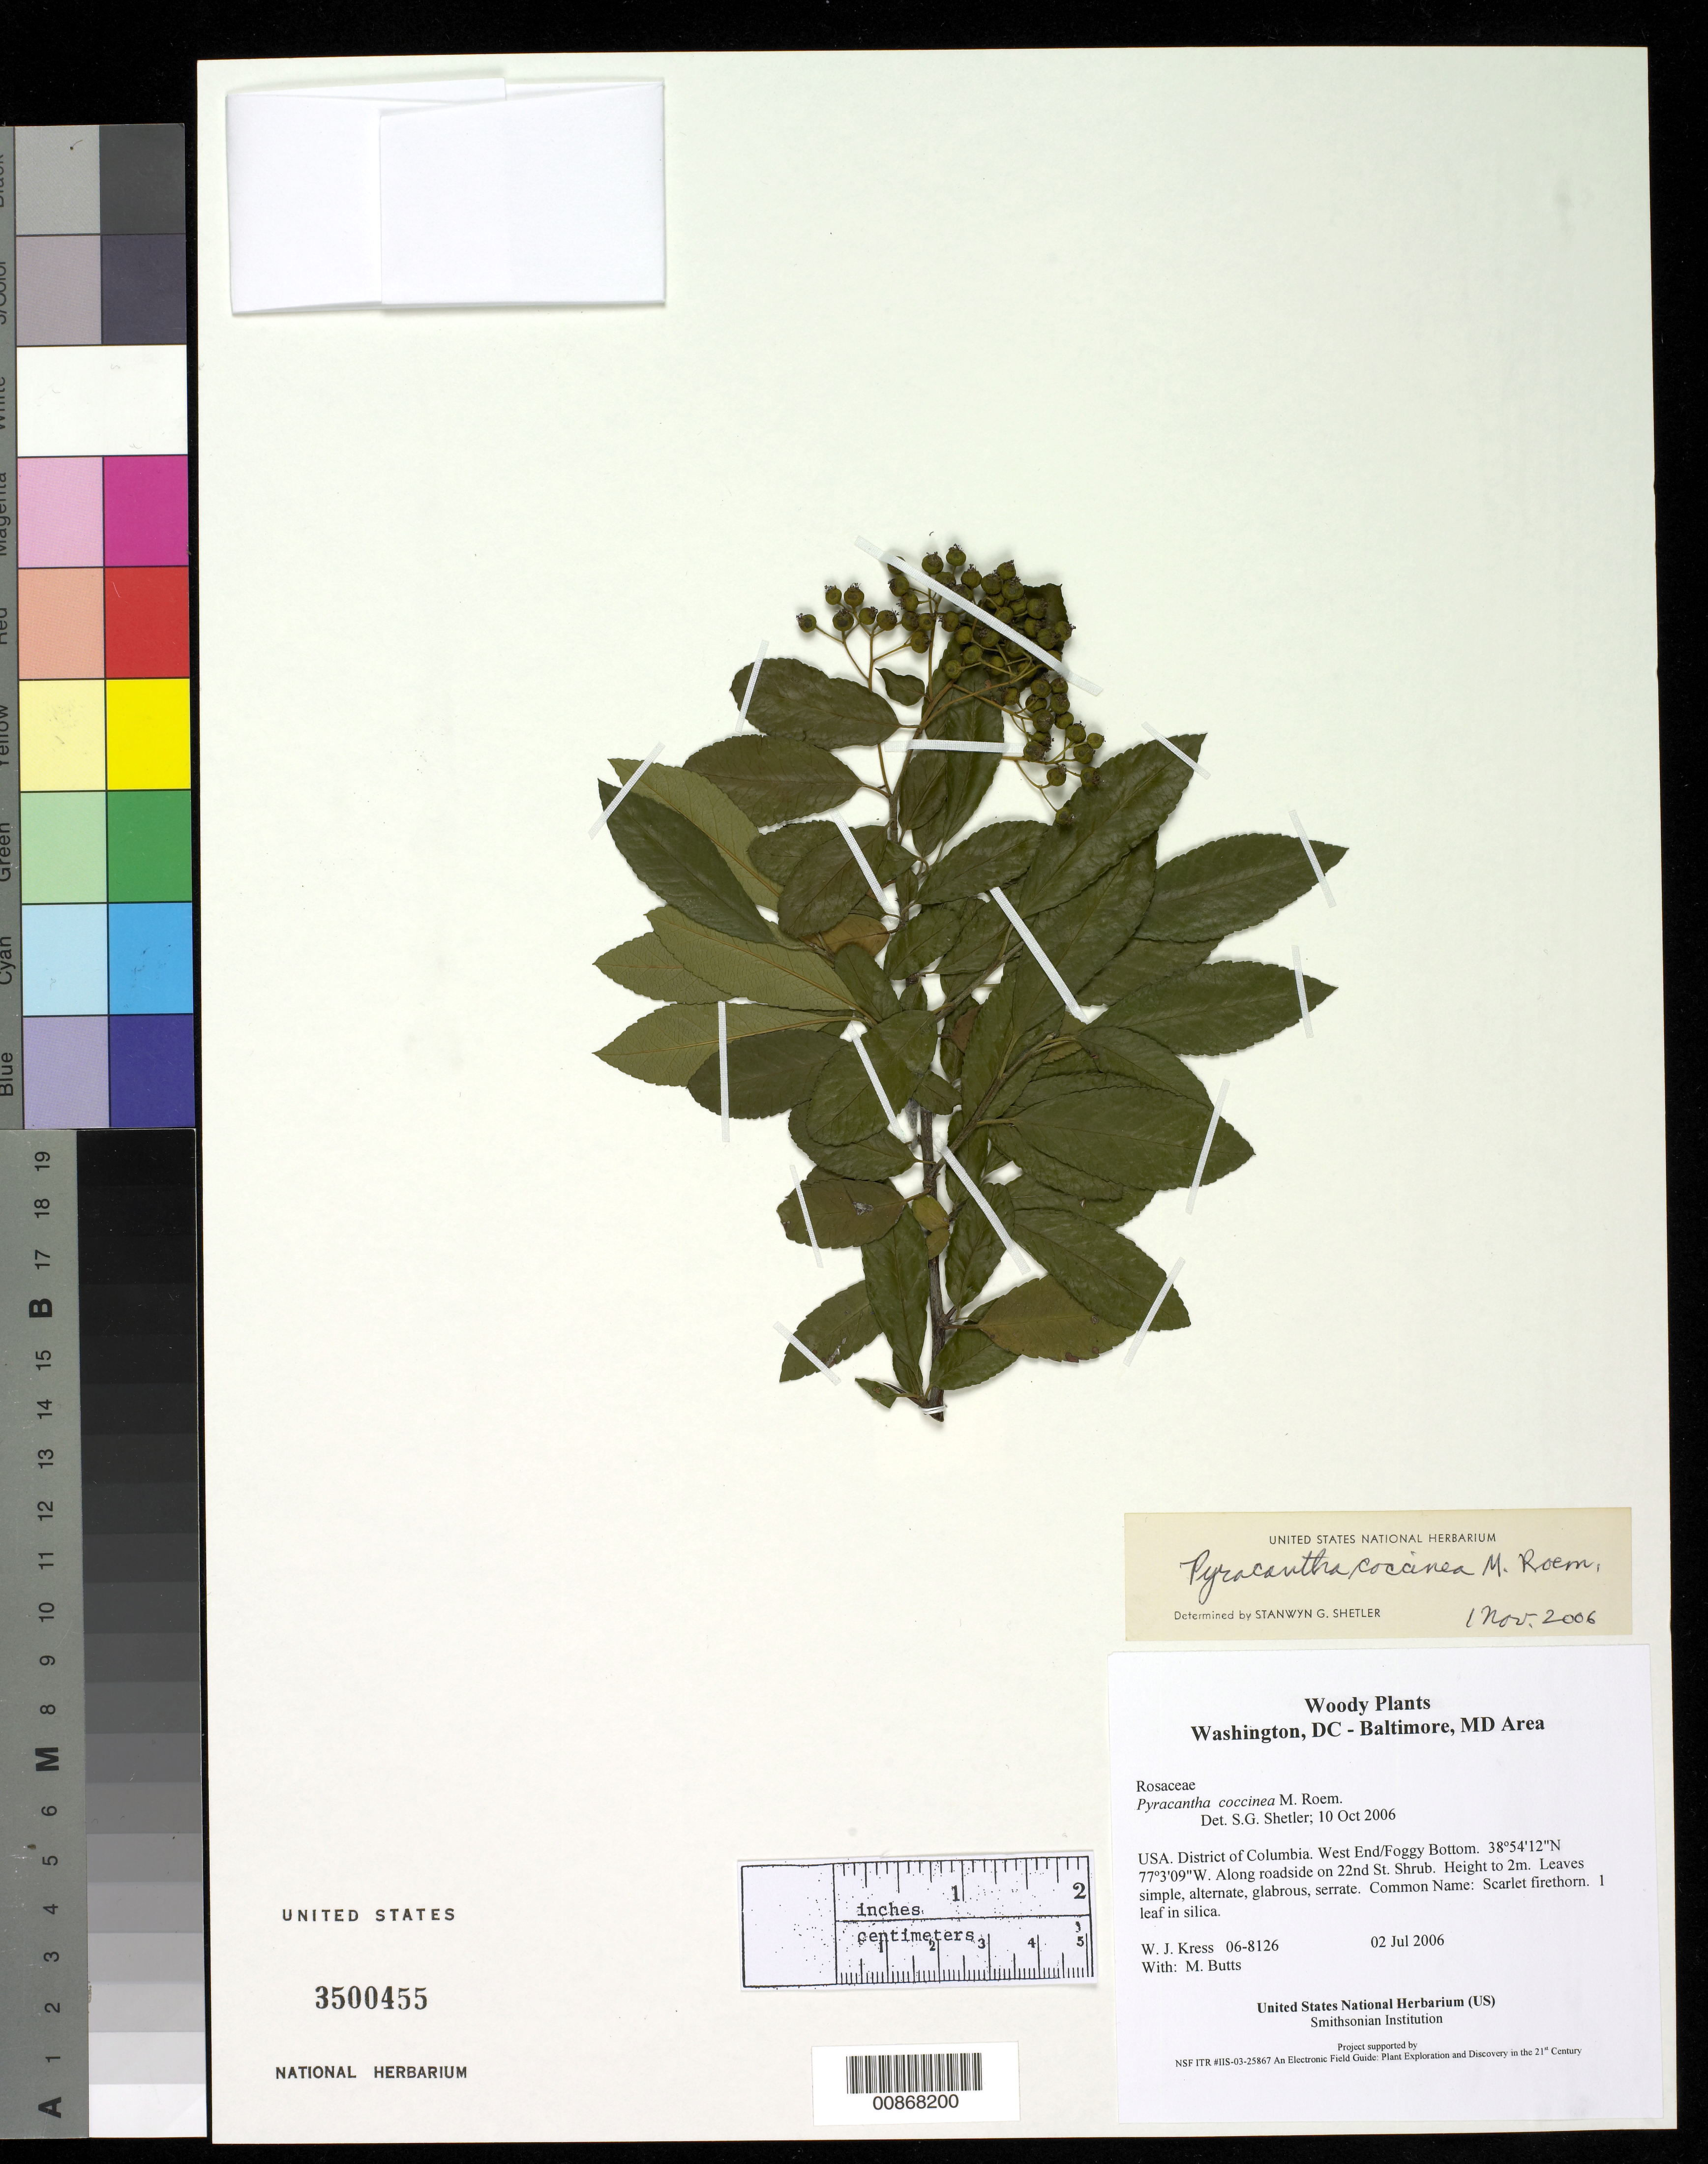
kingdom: Plantae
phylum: Tracheophyta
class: Magnoliopsida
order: Rosales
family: Rosaceae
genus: Pyracantha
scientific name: Pyracantha coccinea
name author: M. Roem.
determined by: Shetler, Stanwyn G., (US), NMNH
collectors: W. J. Kress & M. B. Butts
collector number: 06-8126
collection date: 2006-07-02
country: United States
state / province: District of Columbia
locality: West End/Foggy Bottom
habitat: Along roadside on 22nd St.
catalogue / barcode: US 3500455